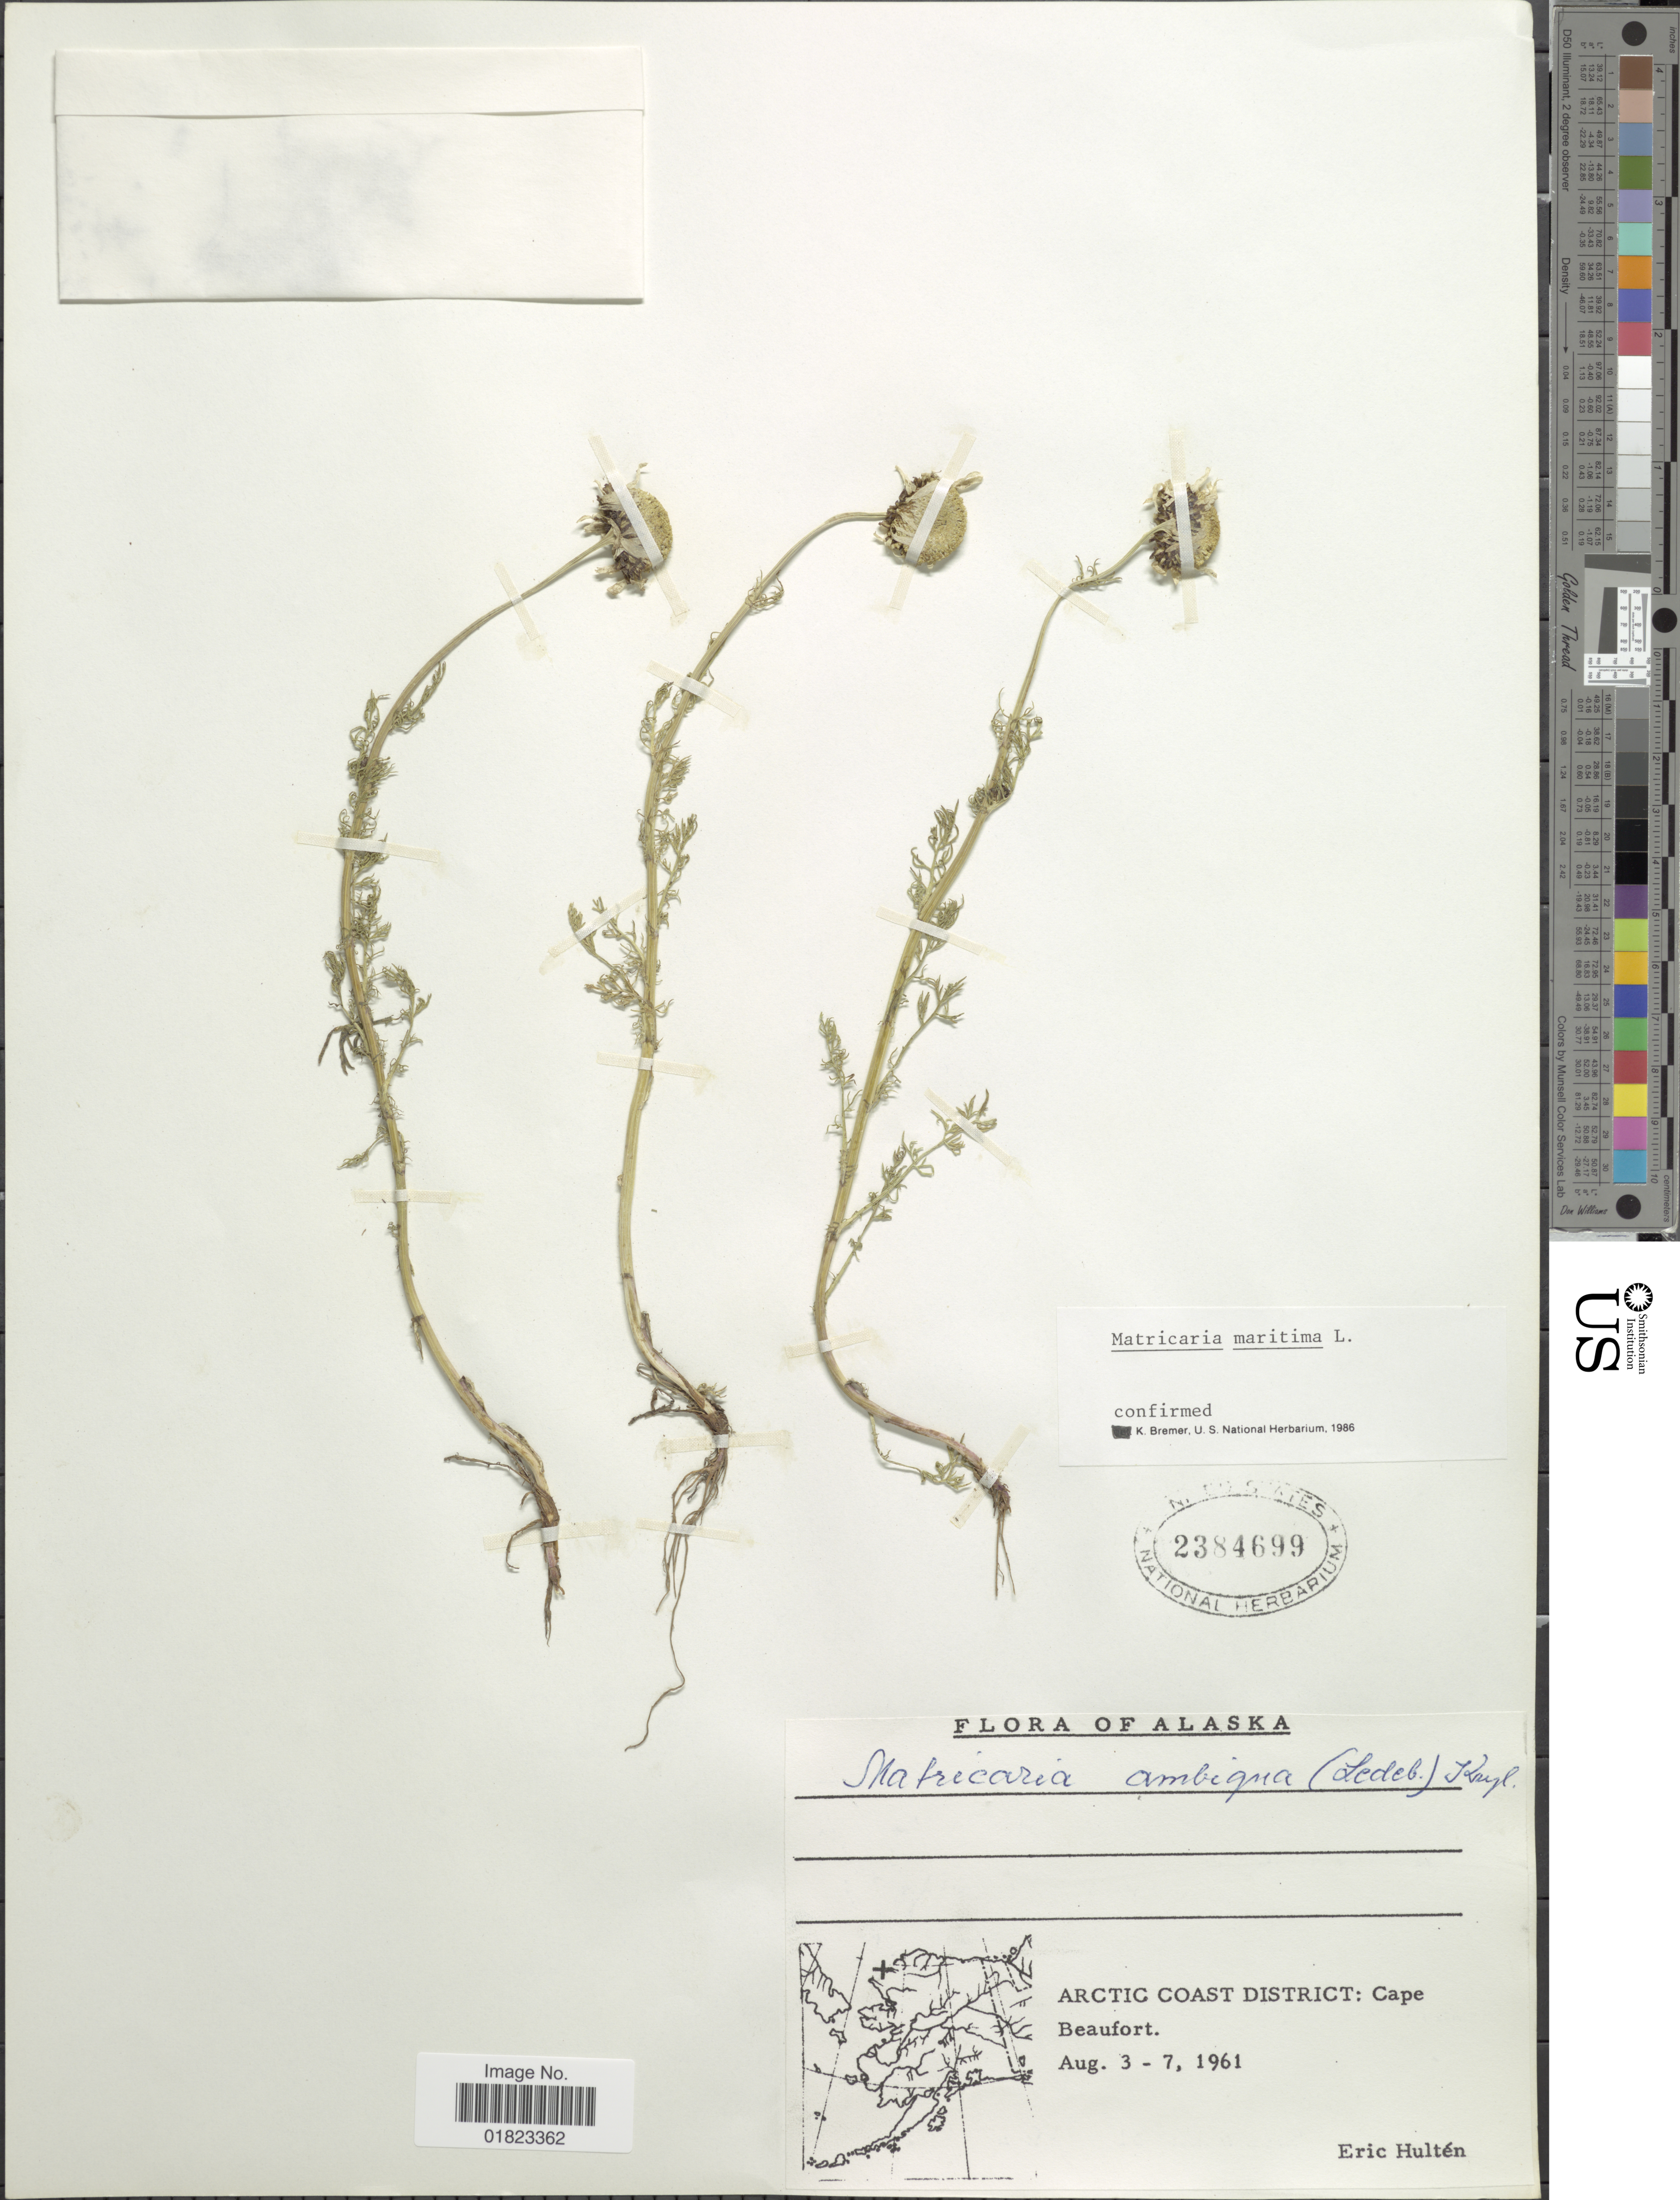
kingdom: Plantae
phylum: Tracheophyta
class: Magnoliopsida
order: Asterales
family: Asteraceae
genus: Tripleurospermum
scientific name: Tripleurospermum maritimum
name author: (L.) W.D.J. Koch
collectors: E. G. Hultén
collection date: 1961-08-03/1961-08-07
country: United States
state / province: Alaska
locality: Arctic Coast District: Cape Beaufort.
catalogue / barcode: US 2384699